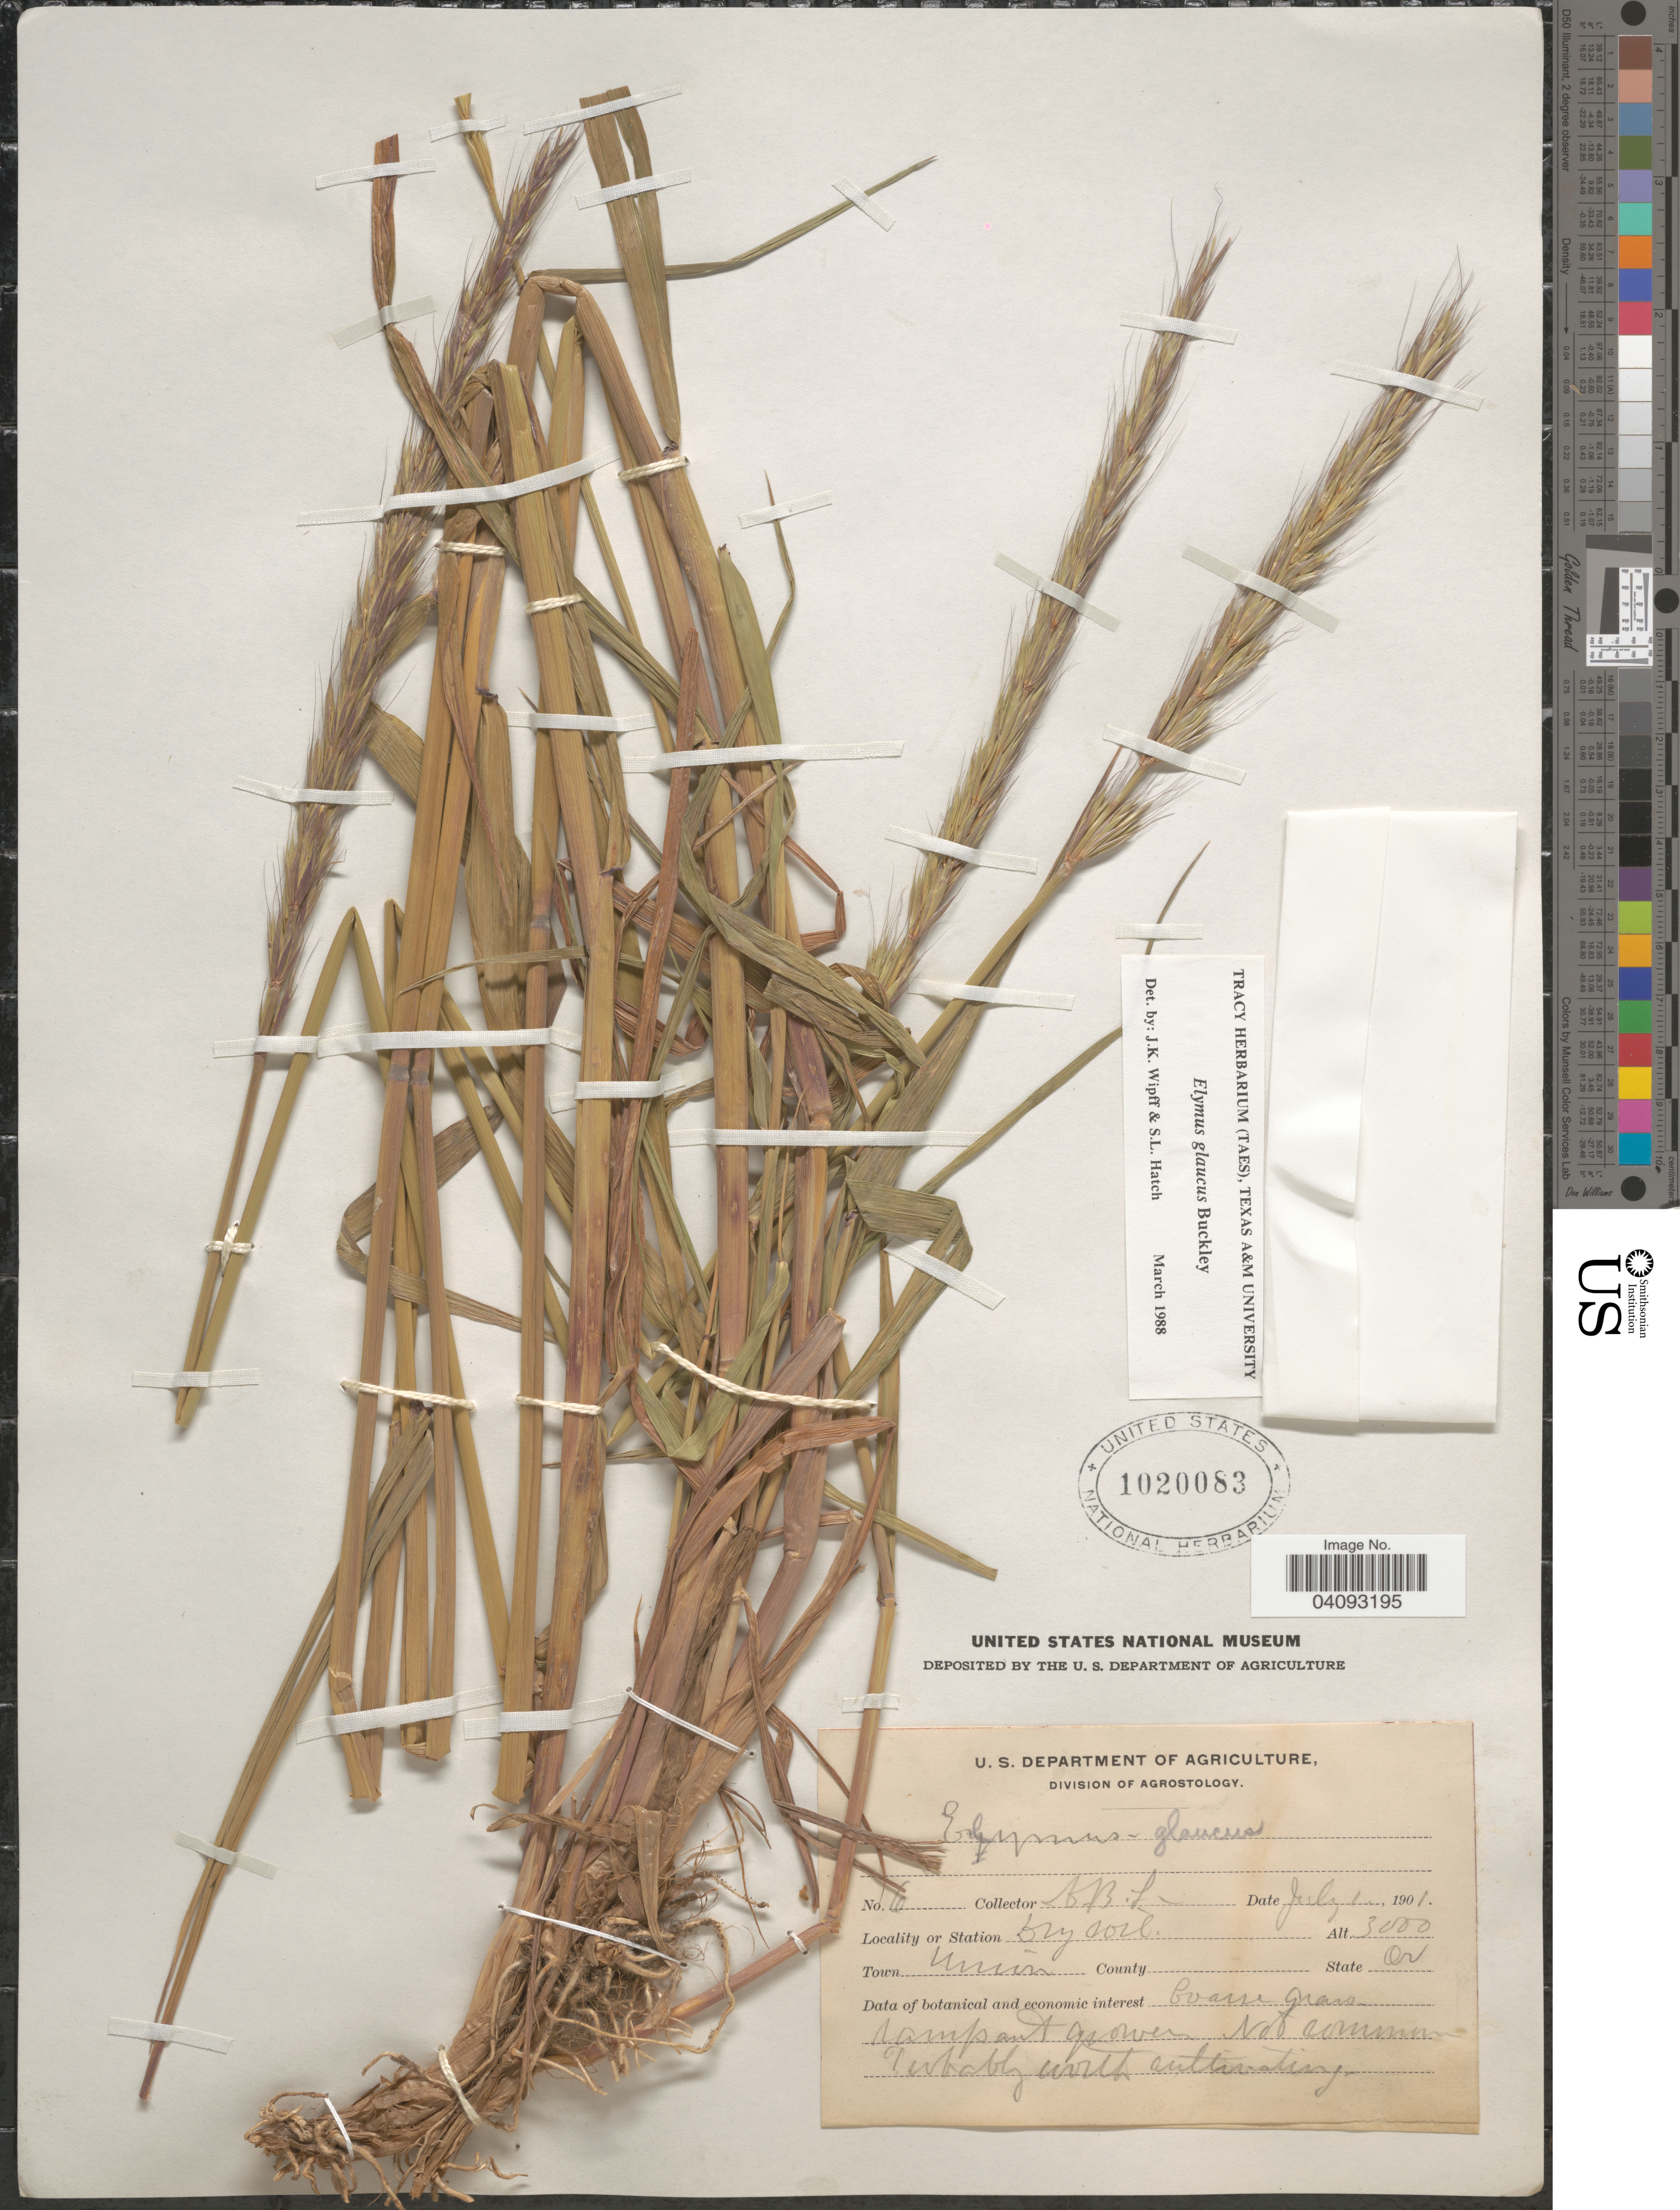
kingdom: Plantae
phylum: Tracheophyta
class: Liliopsida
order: Poales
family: Poaceae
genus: Elymus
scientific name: Elymus glaucus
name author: Buckley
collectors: A. Leckenby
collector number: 6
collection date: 1901-07-01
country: United States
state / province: Oregon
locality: Town Union.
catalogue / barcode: US 1020083